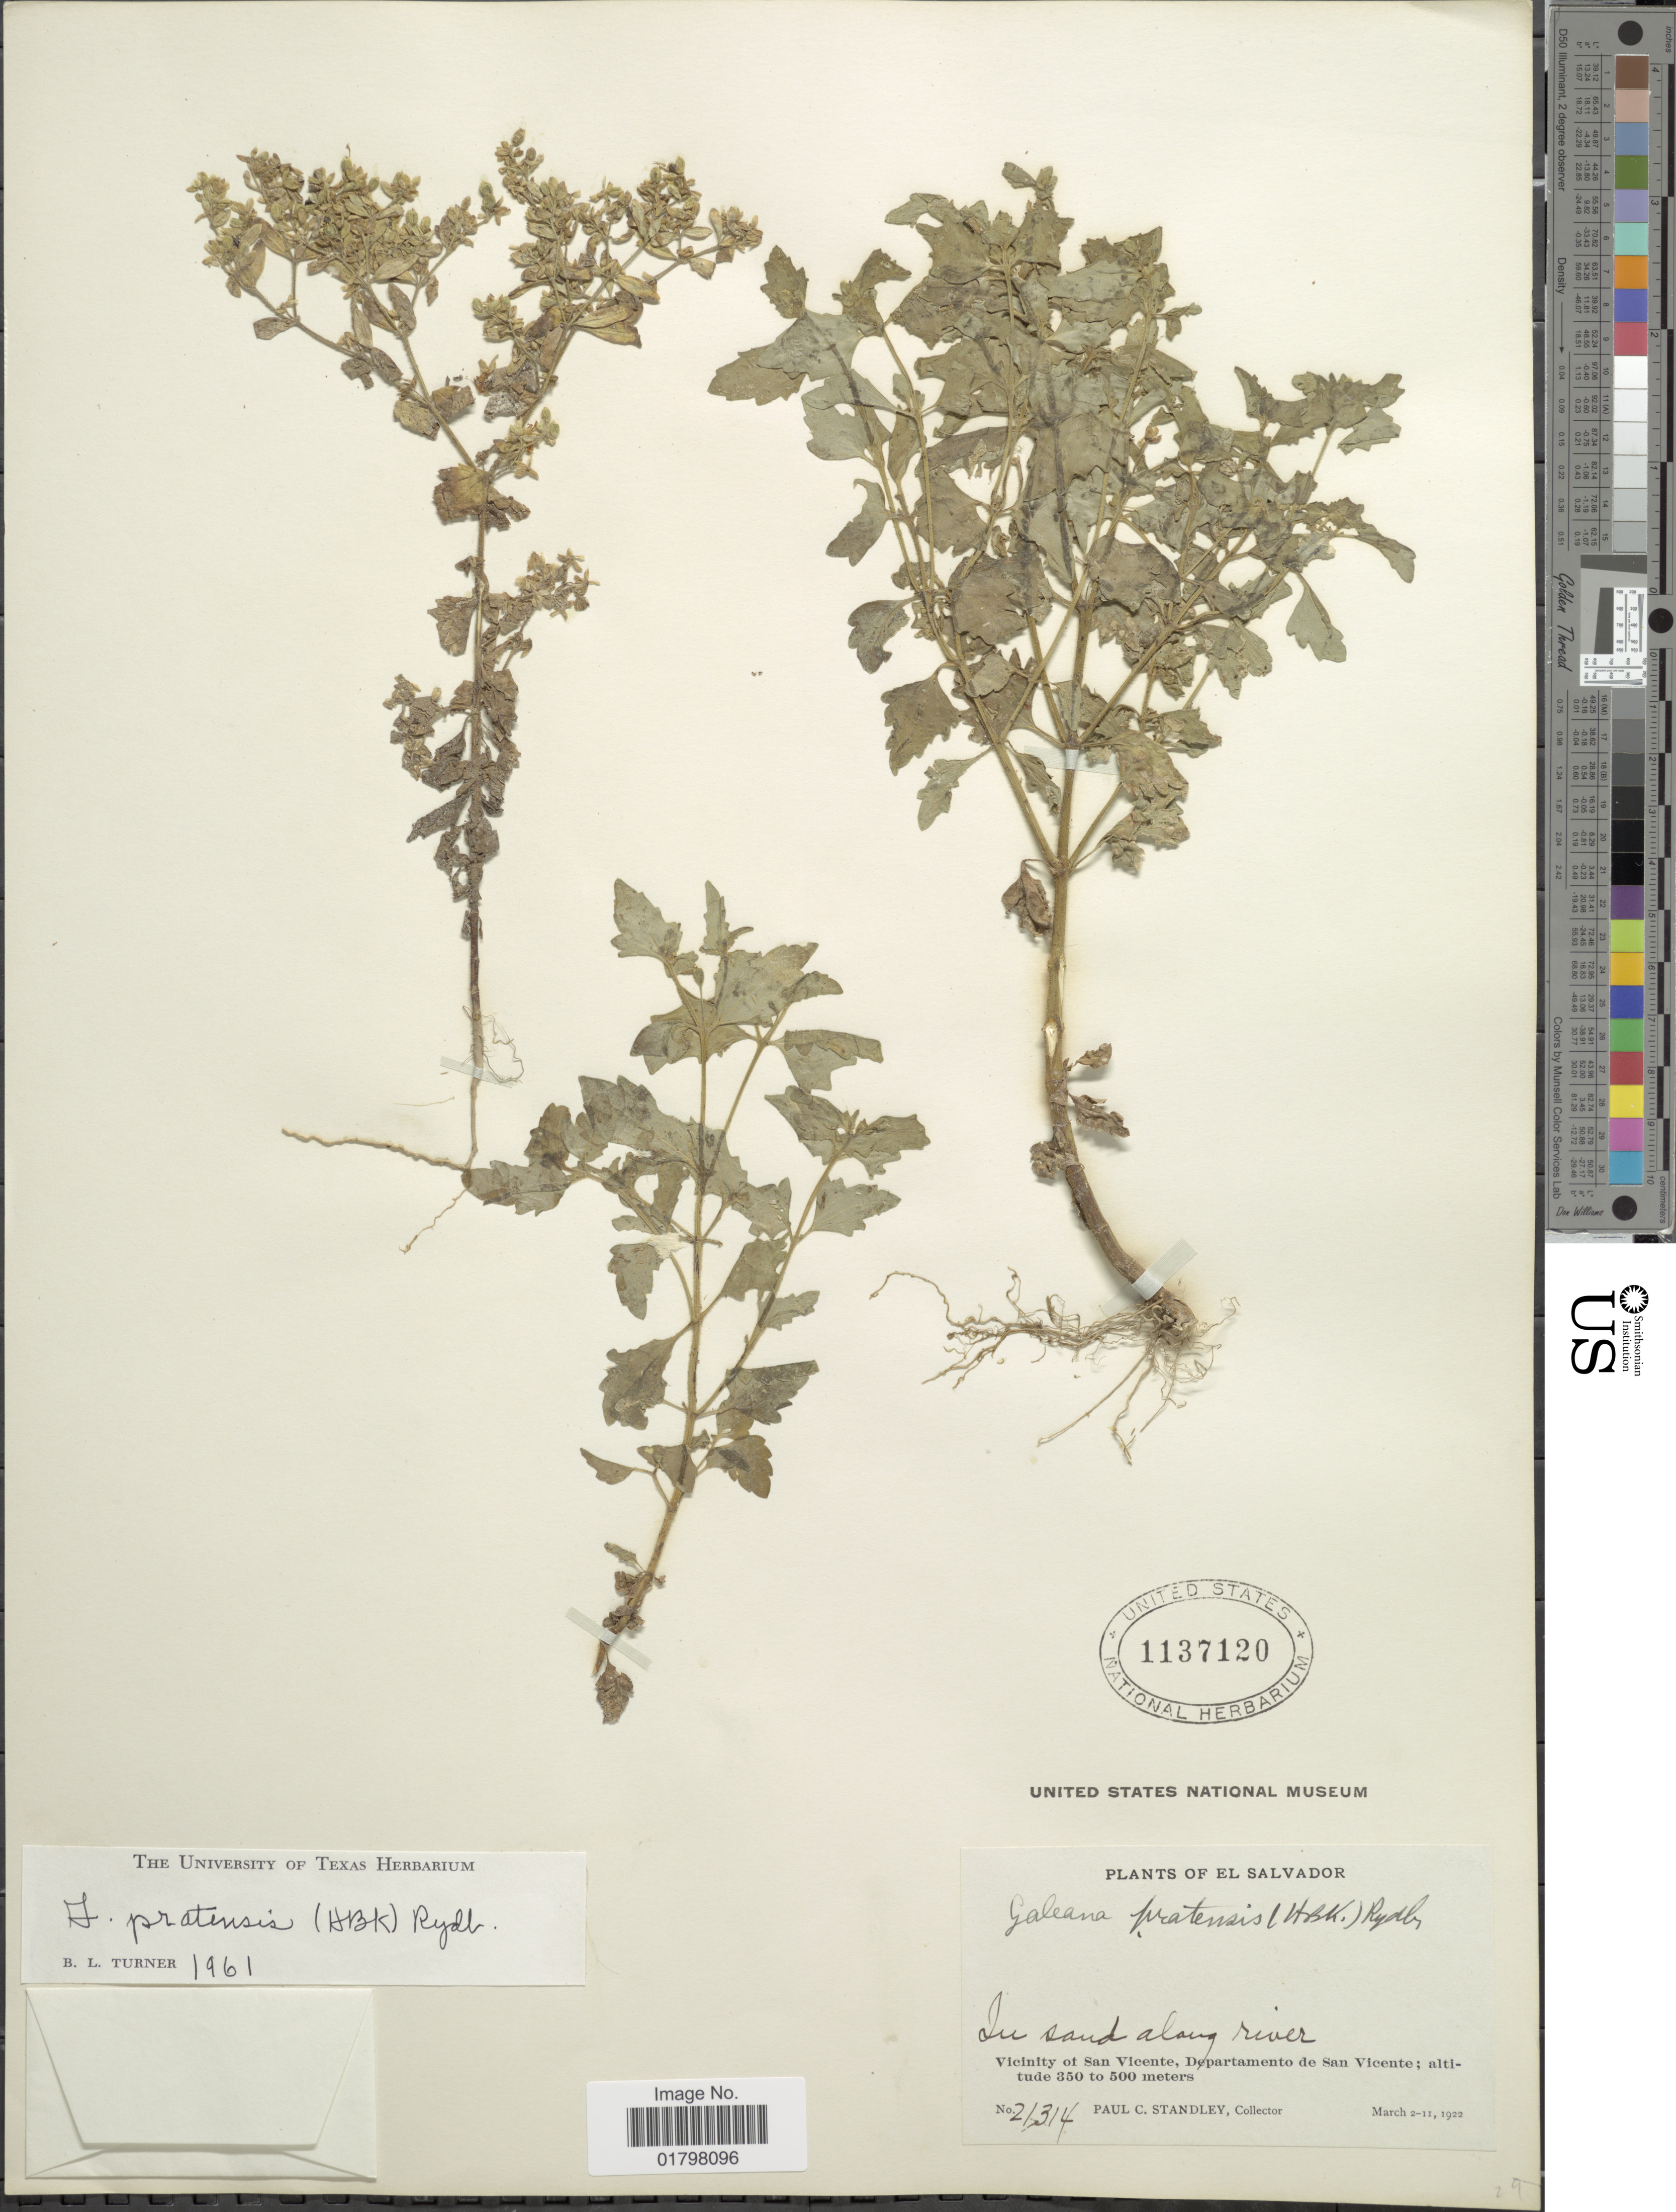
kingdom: Plantae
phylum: Tracheophyta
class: Magnoliopsida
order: Asterales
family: Asteraceae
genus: Galeana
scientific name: Galeana pratensis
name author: (Kunth) Rydb.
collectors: P. C. Standley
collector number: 21314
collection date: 1922-03-02/1922-03-11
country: El Salvador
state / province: San Vincente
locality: In sand along river. Vicinity of San Vicente, Departamento de San Vicente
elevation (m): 350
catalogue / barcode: US 1137120